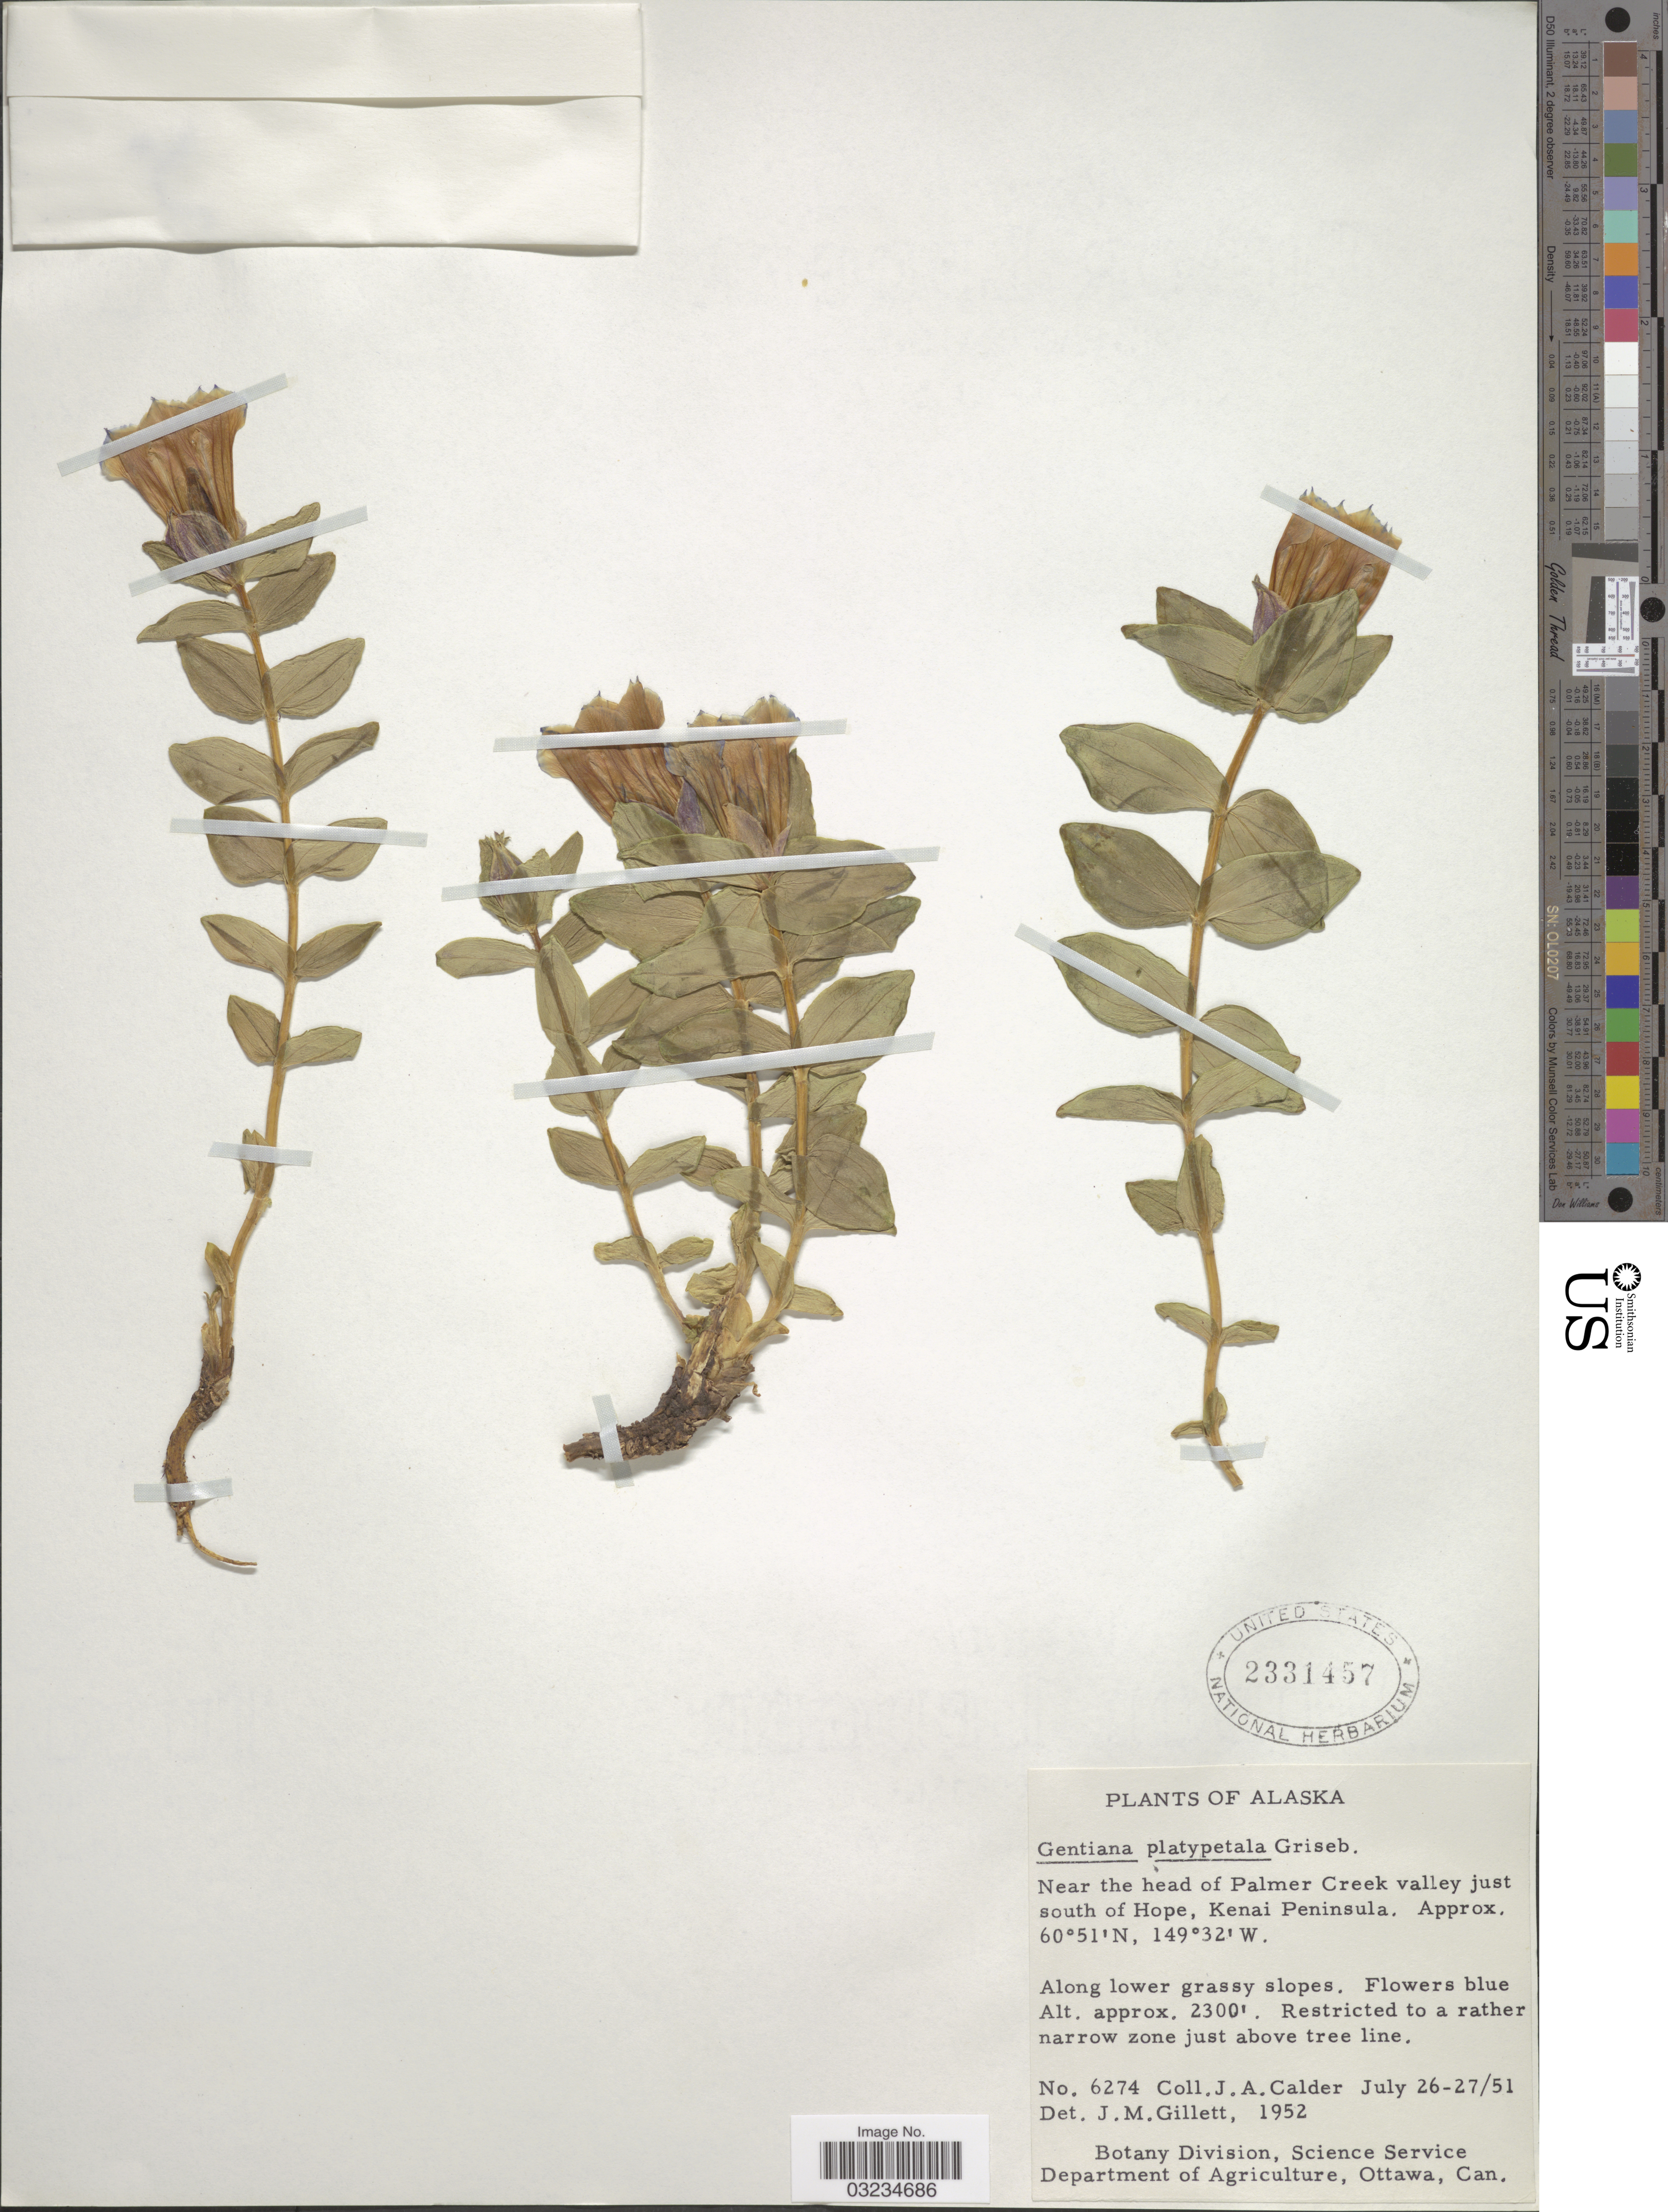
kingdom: Plantae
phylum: Tracheophyta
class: Magnoliopsida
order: Gentianales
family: Gentianaceae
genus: Gentiana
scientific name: Gentiana platypetala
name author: Griseb.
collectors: J. A. Calder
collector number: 6274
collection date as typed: Transcribed d/m/y: 26/7/51 to 27/7/51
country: United States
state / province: Alaska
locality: Near the head of Palmer Creek valley just south of Hope, Kenai Peninsula.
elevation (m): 701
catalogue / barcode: US 2331457